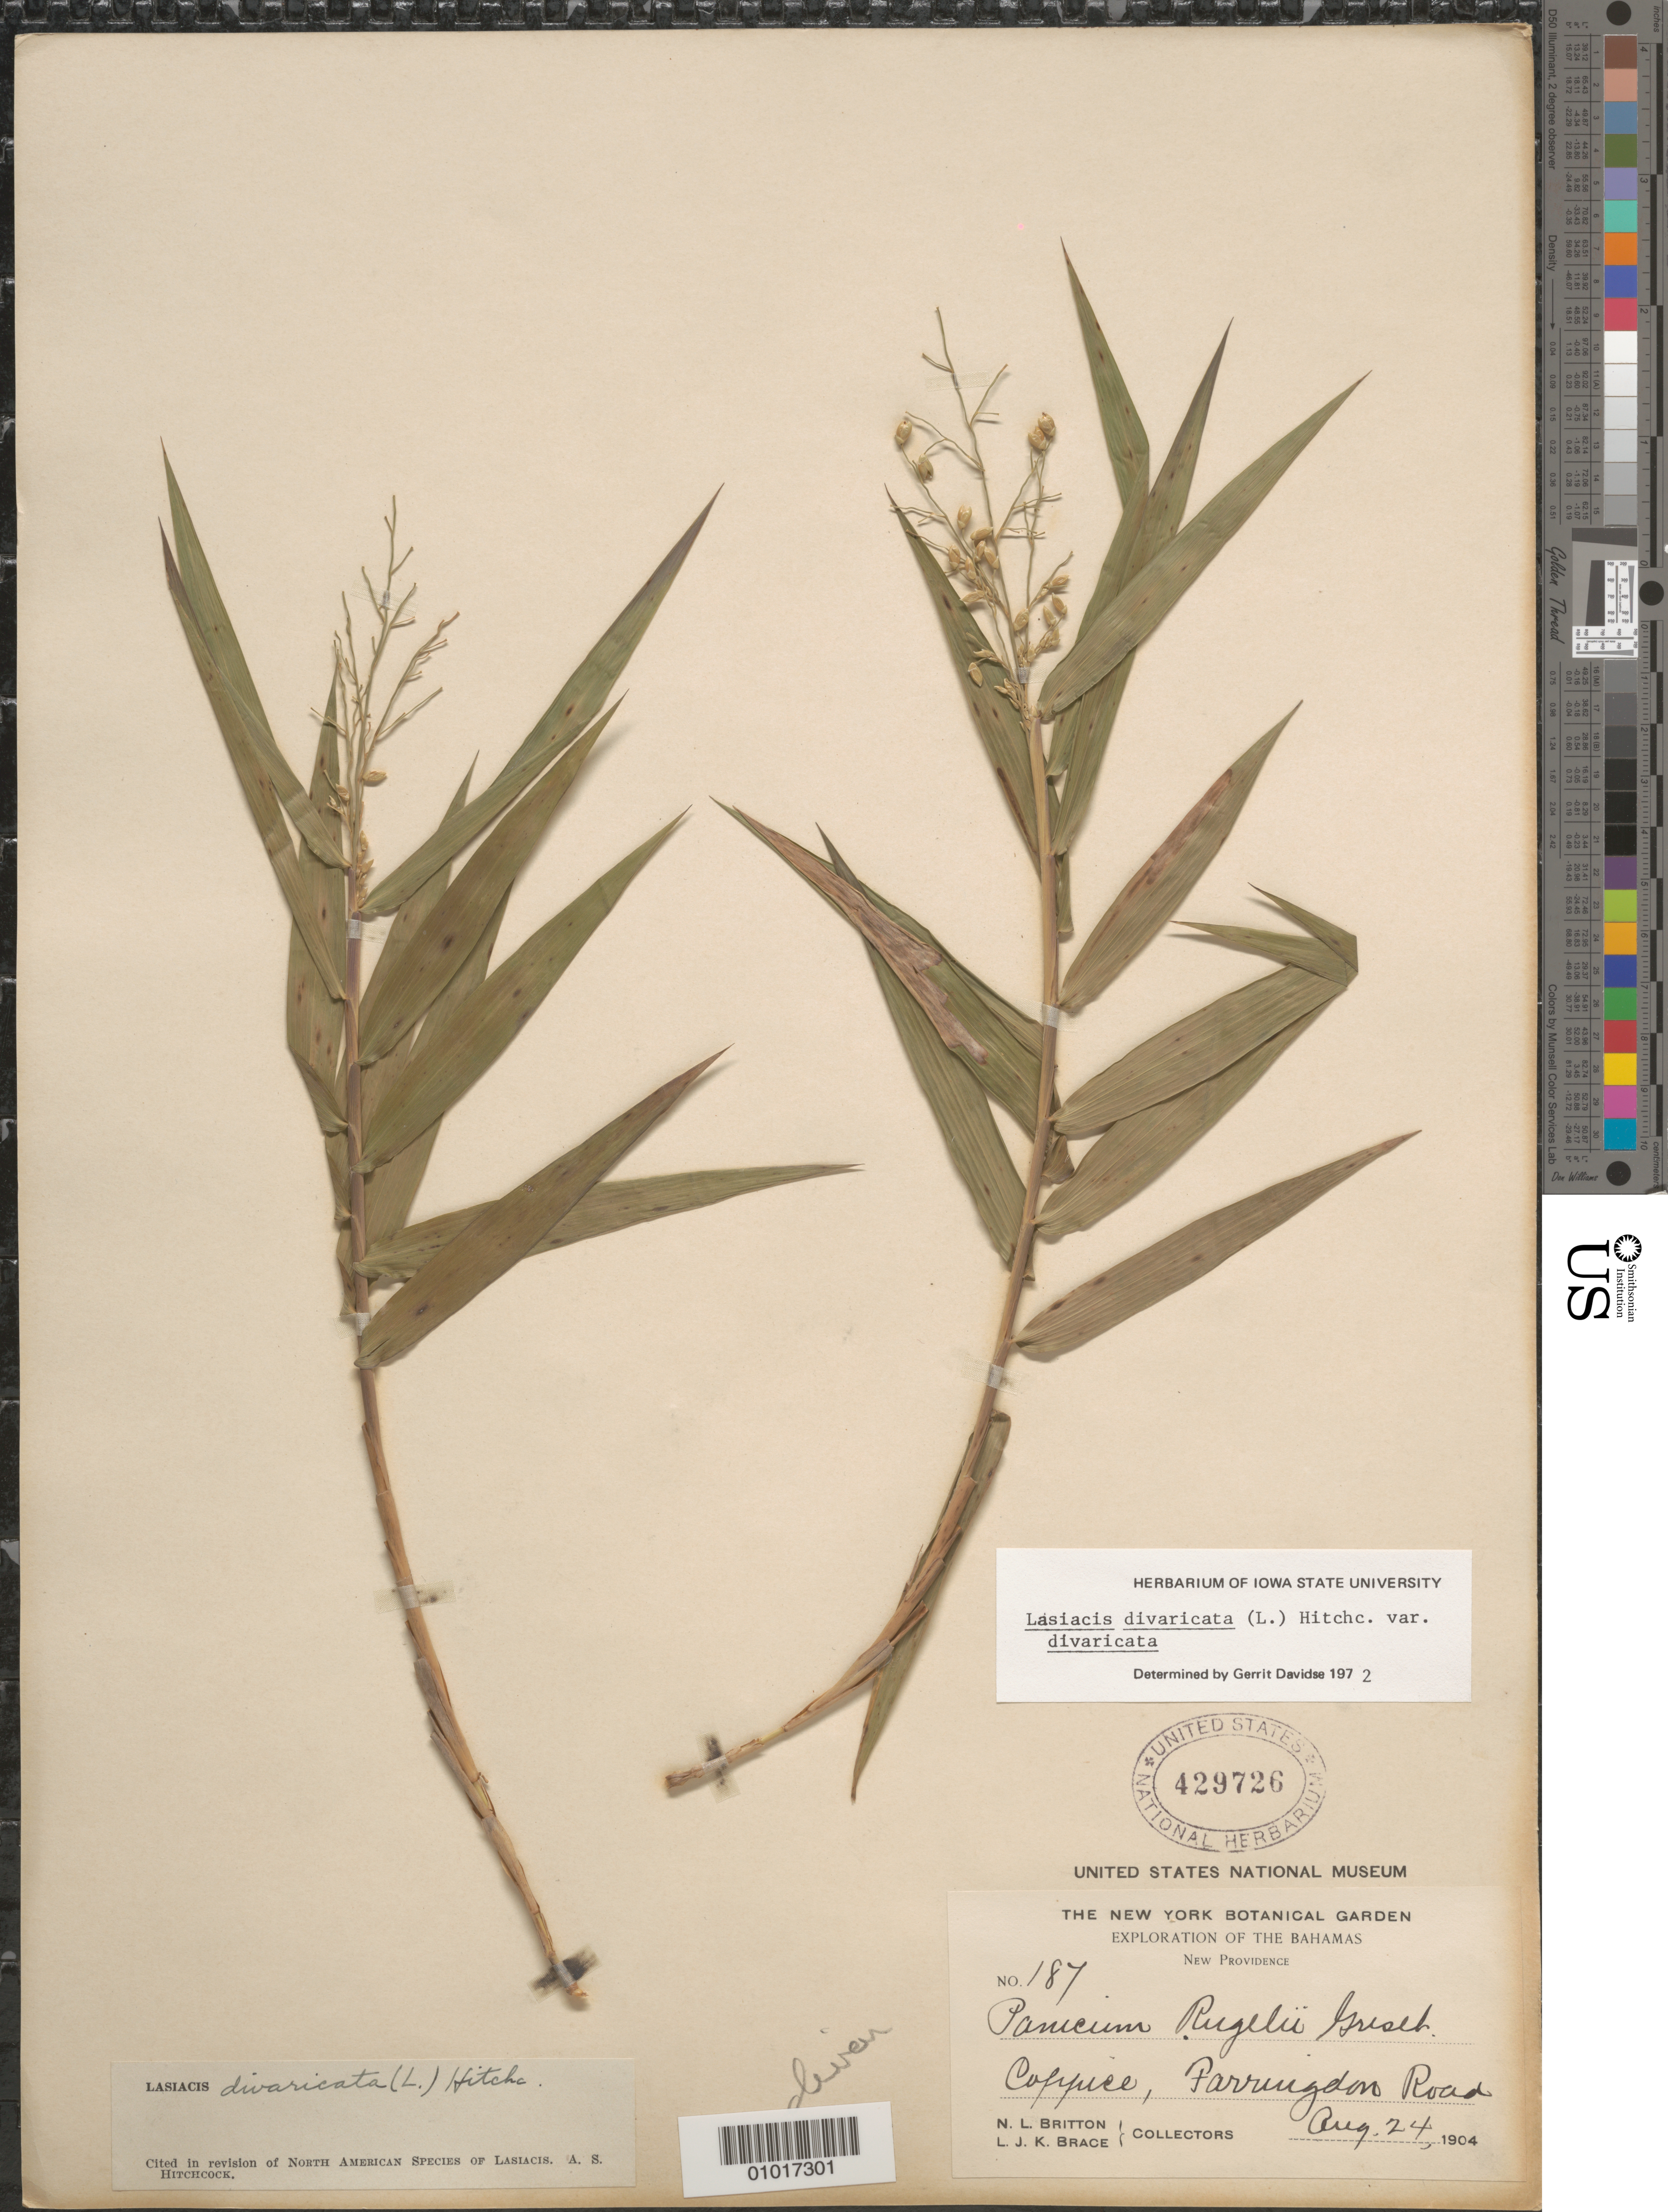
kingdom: Plantae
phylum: Tracheophyta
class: Liliopsida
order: Poales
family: Poaceae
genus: Lasiacis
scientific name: Lasiacis divaricata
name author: (L.) Hitchc.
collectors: N. Britton & L. J. K. Brace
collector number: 187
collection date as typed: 24 Aug 1904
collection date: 1904-08-24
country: Bahamas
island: New Providence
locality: Farrington road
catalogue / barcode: US 429726